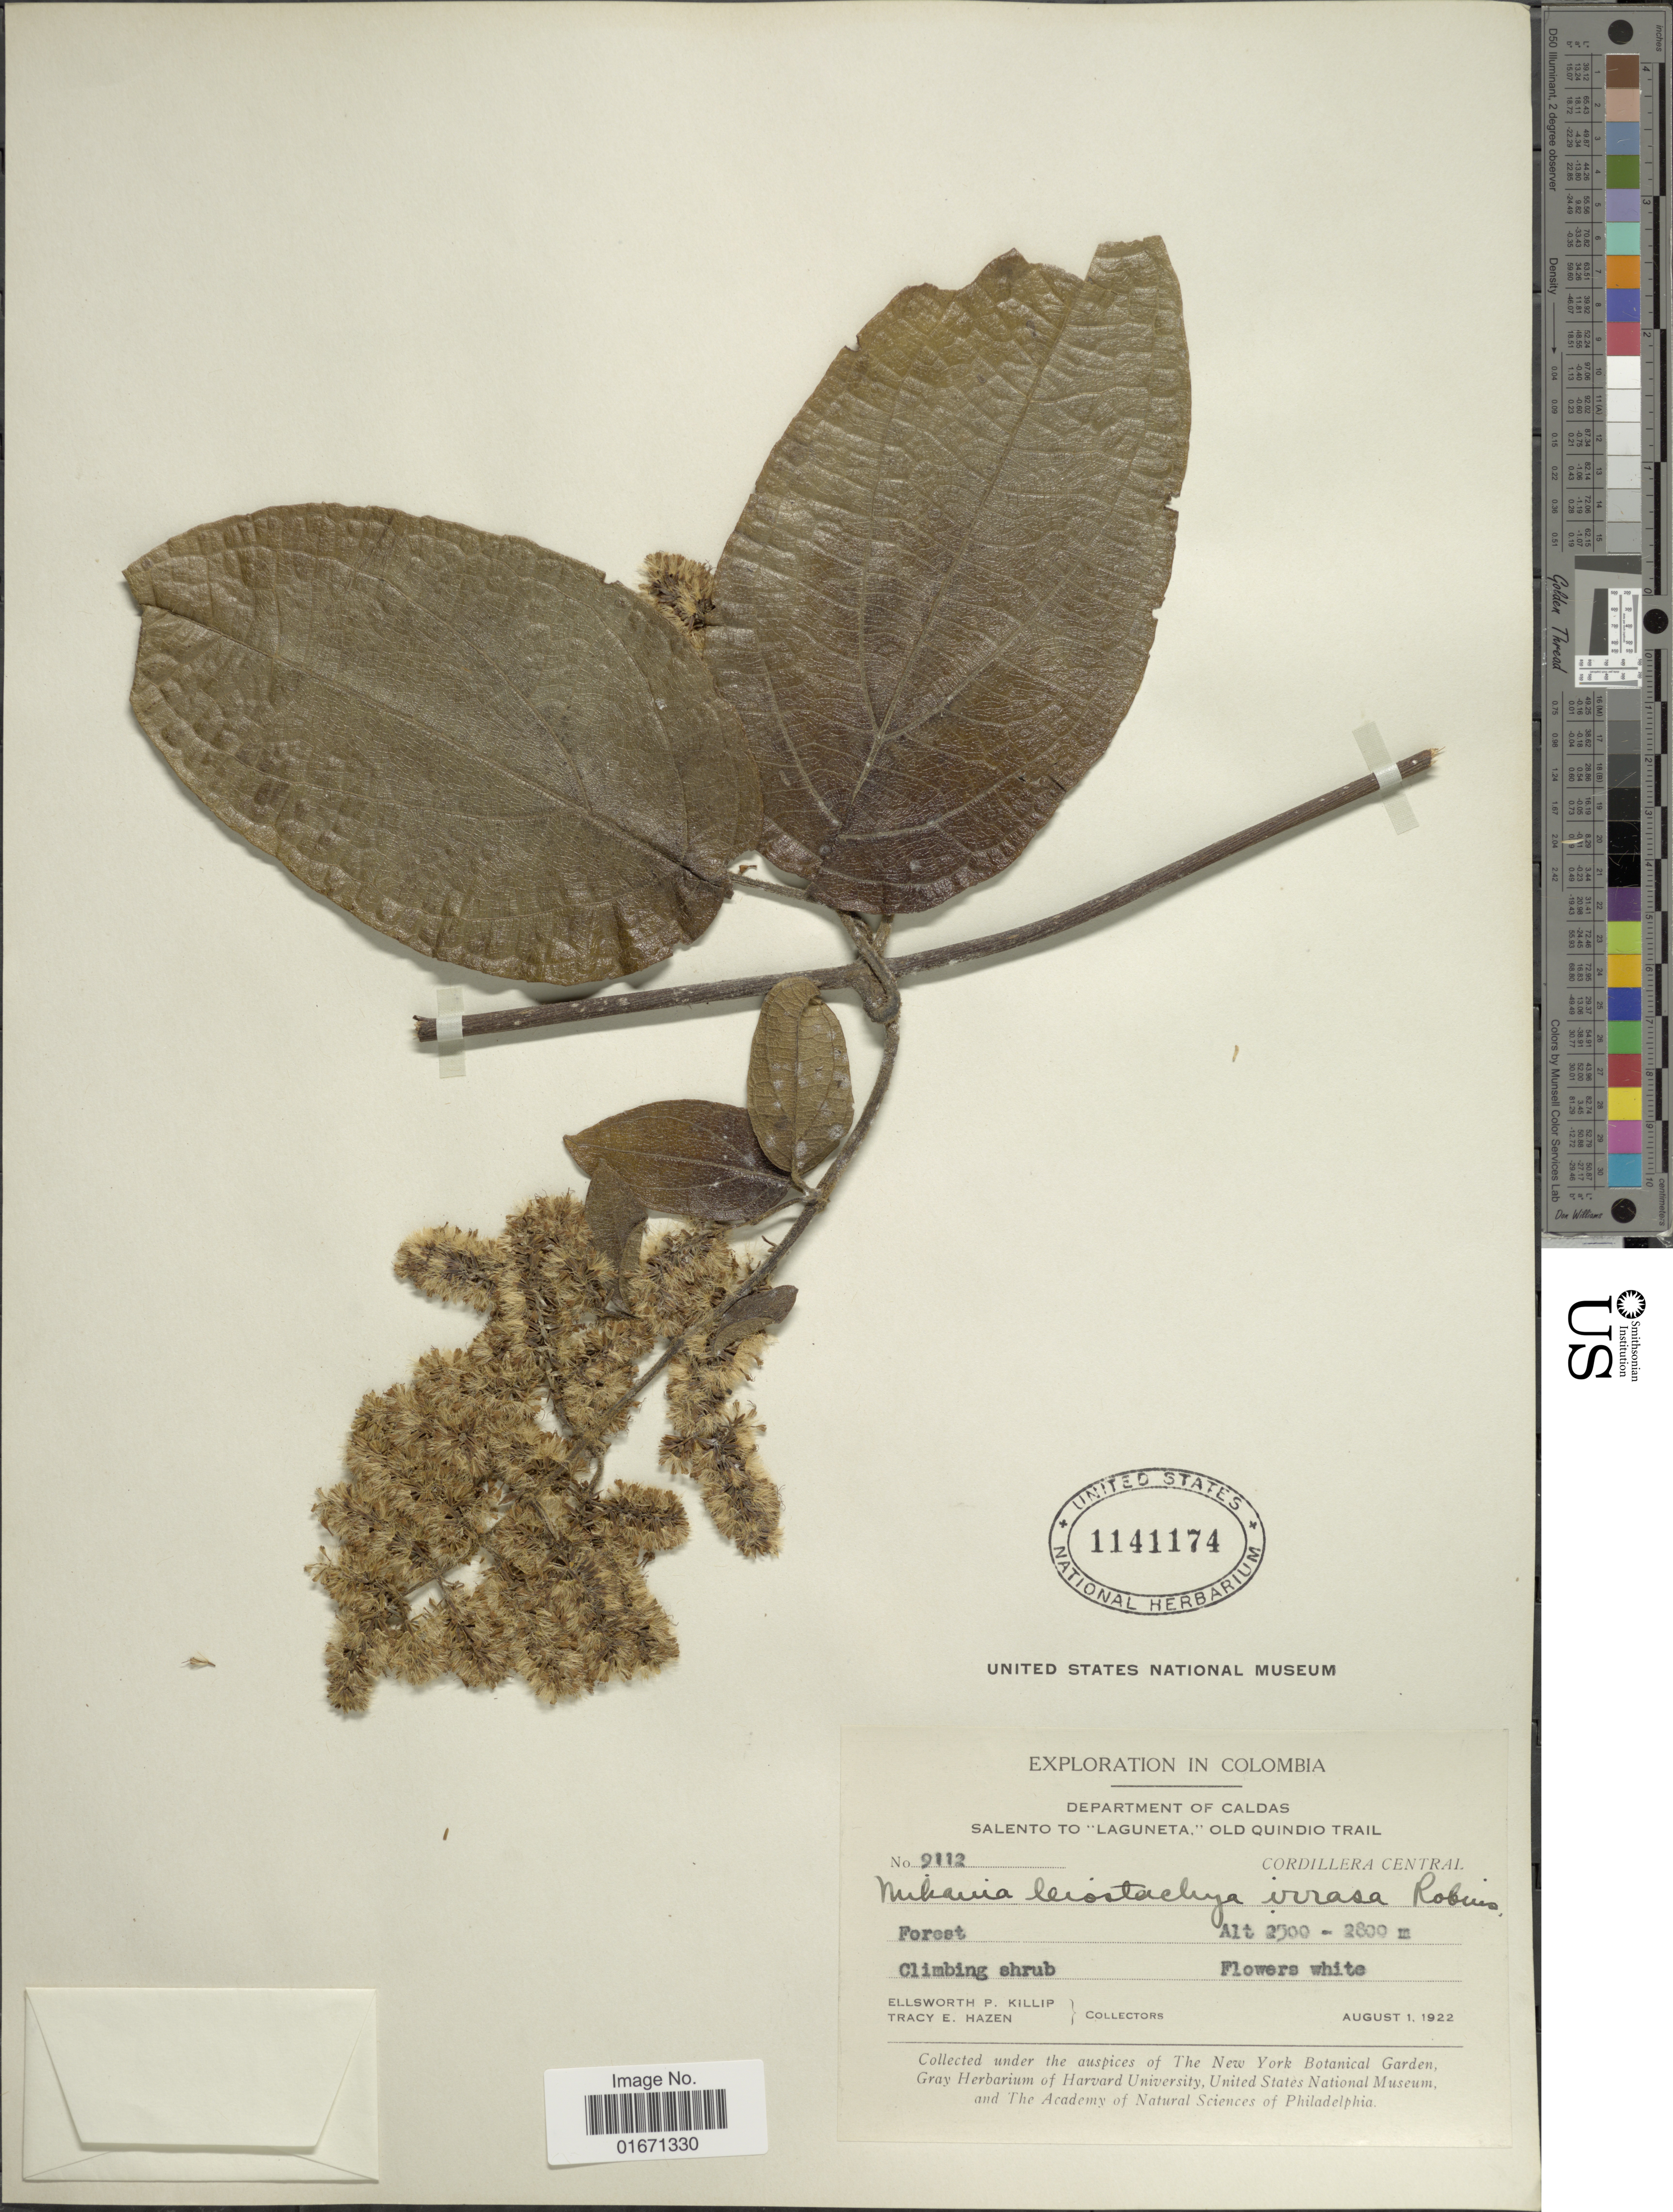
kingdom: Plantae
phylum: Tracheophyta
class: Magnoliopsida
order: Asterales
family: Asteraceae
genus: Mikania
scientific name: Mikania leiostachya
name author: Benth.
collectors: E. P. Killip & T. E. Hazen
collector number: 9112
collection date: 1922-08-01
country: Colombia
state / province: Caldas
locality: Salento to Laguneta, Old Quindio Trail, Cordillera Central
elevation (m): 2500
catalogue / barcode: US 1141174